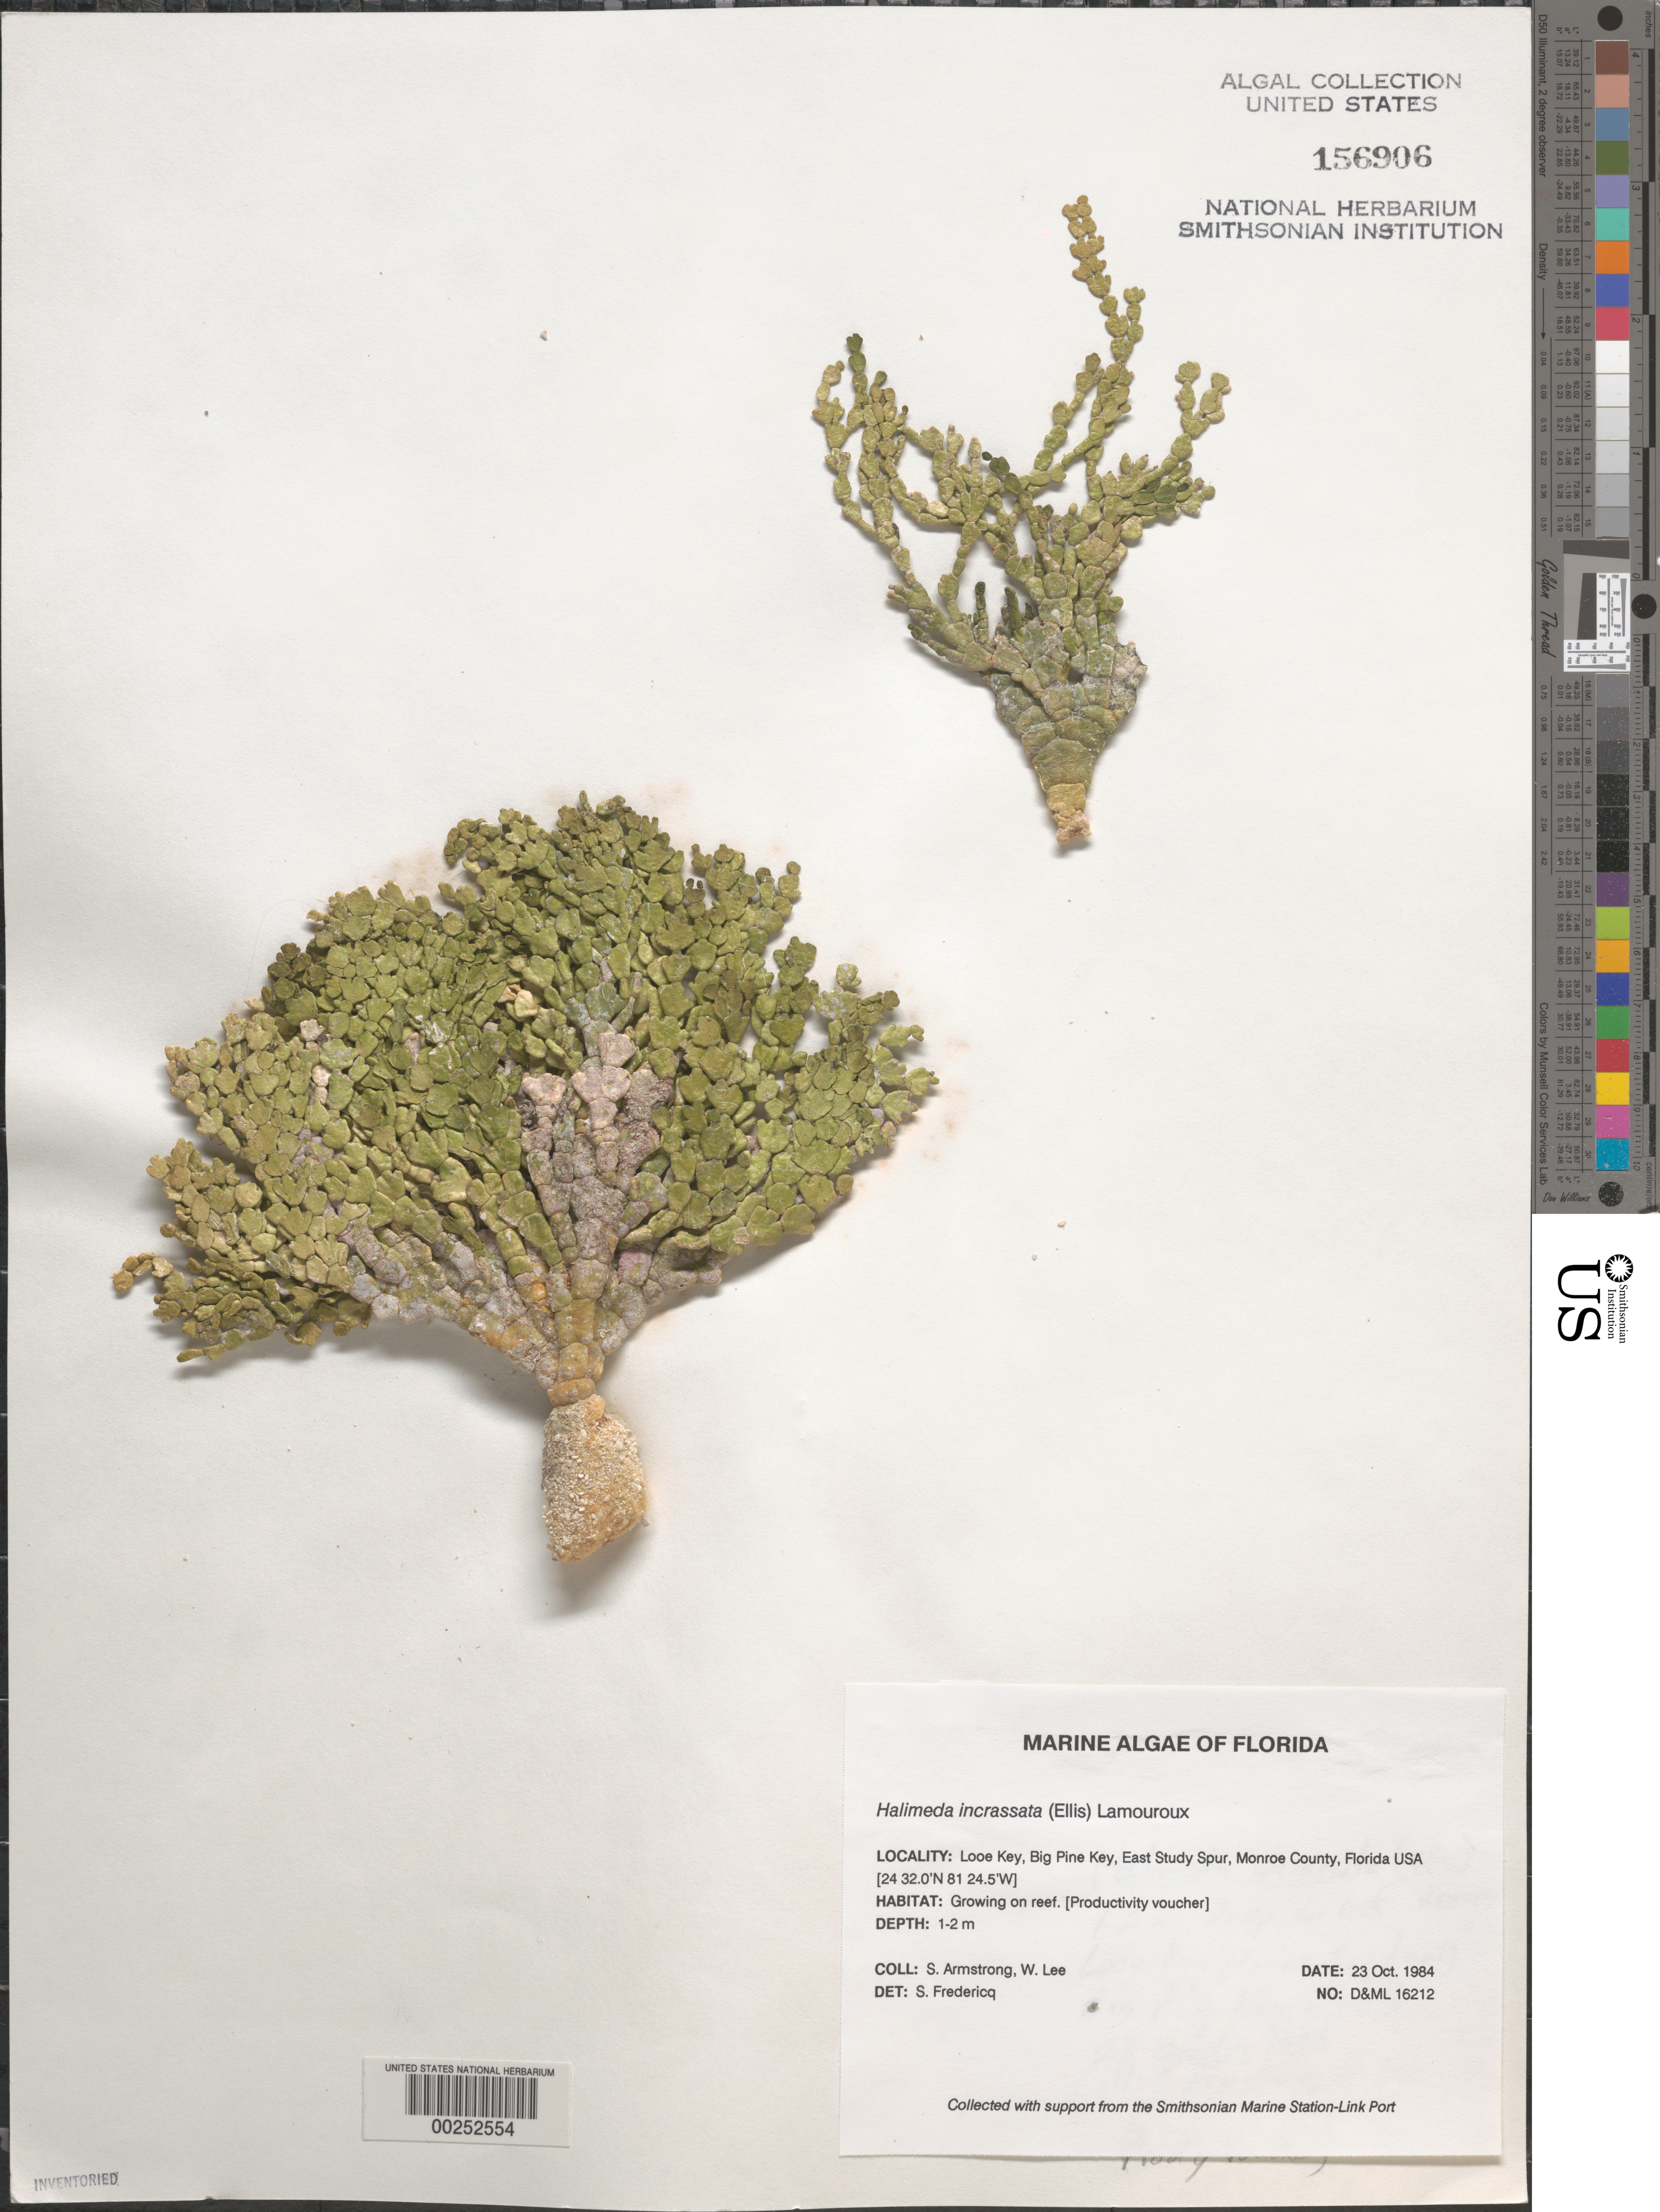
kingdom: Plantae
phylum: Chlorophyta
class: Ulvophyceae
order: Bryopsidales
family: Halimedaceae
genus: Halimeda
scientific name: Halimeda incrassata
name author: (J. Ellis) J.V.Lamouroux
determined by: Fredericq, S.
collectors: S. Armstrong & W. Lee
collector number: D&ML 16212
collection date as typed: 23 Oct 1984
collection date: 1984-10-23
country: United States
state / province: Florida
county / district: Monroe County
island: Looe Key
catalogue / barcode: US 156906